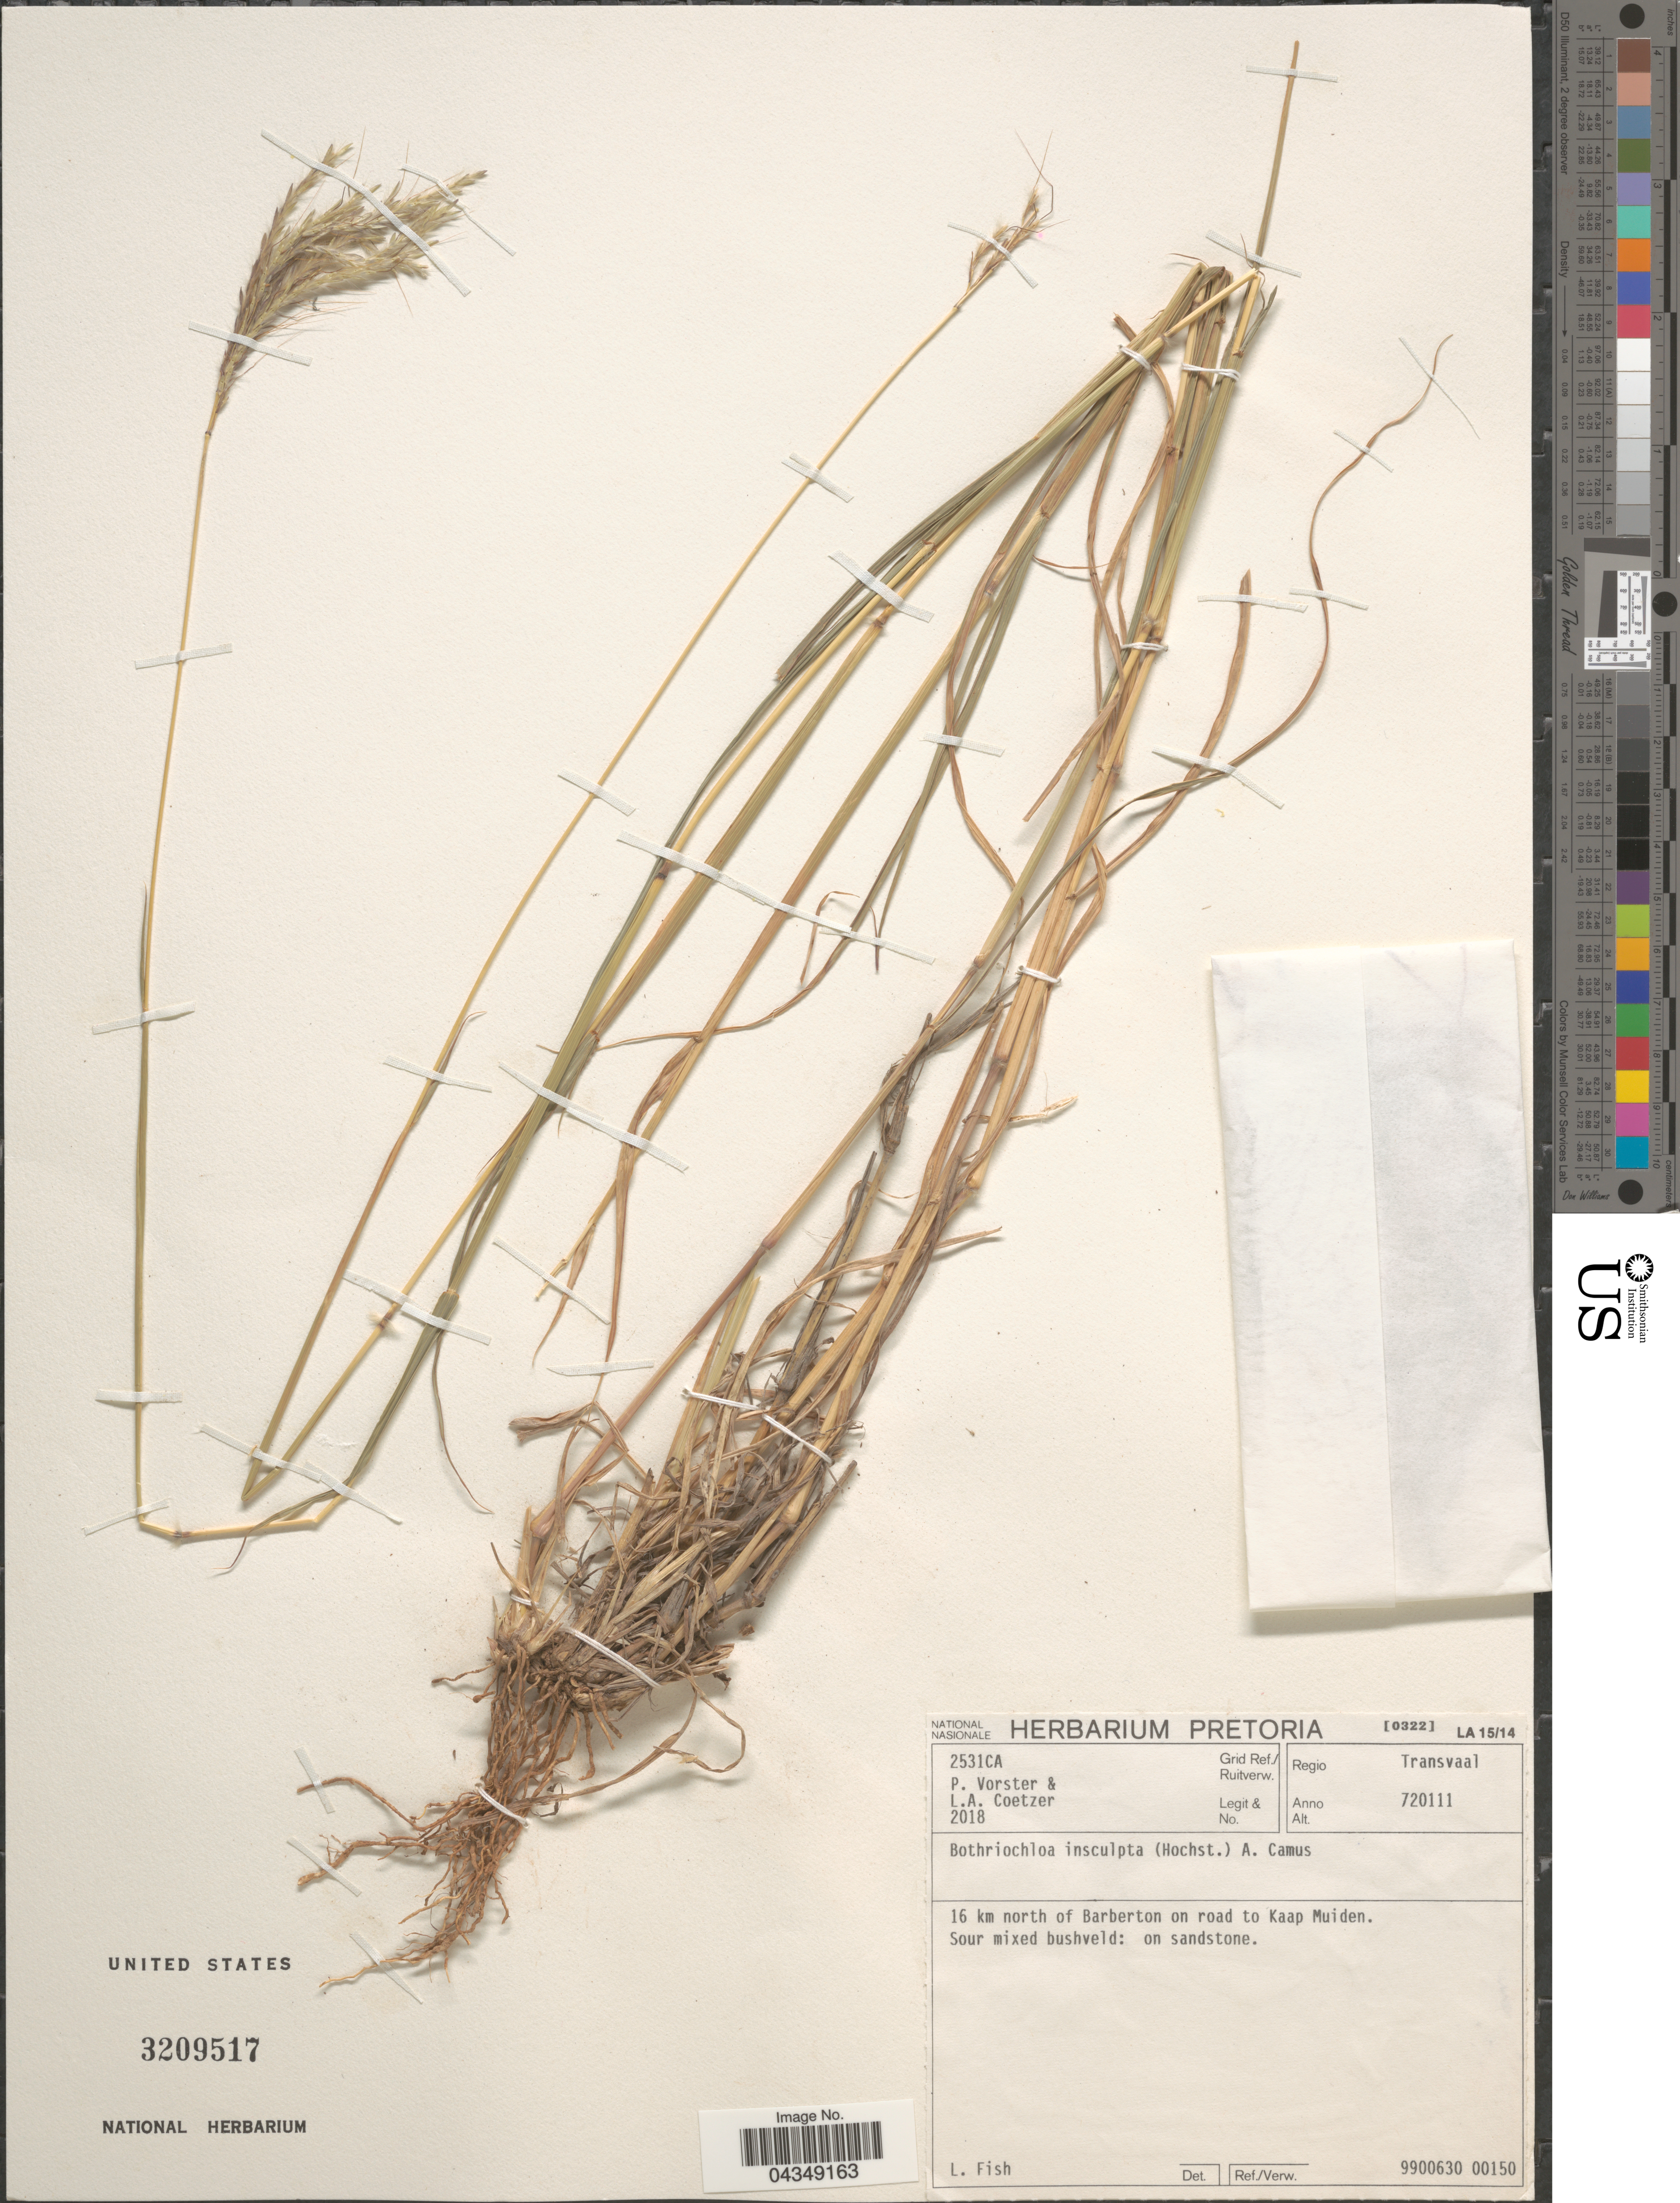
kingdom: Plantae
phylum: Tracheophyta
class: Liliopsida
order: Poales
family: Poaceae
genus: Bothriochloa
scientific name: Bothriochloa insculpta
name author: (Hochst. ex A. Rich.) A. Camus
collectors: P. Vorster & L. Coetzer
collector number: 2018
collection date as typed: Transcribed d/m/y: 11/1/72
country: South Africa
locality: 2531CA Grid Ref./Ruitverw. Regio Transvaal. 16 km north of Barberton on road to Kaap Muiden.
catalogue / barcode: US 3209517